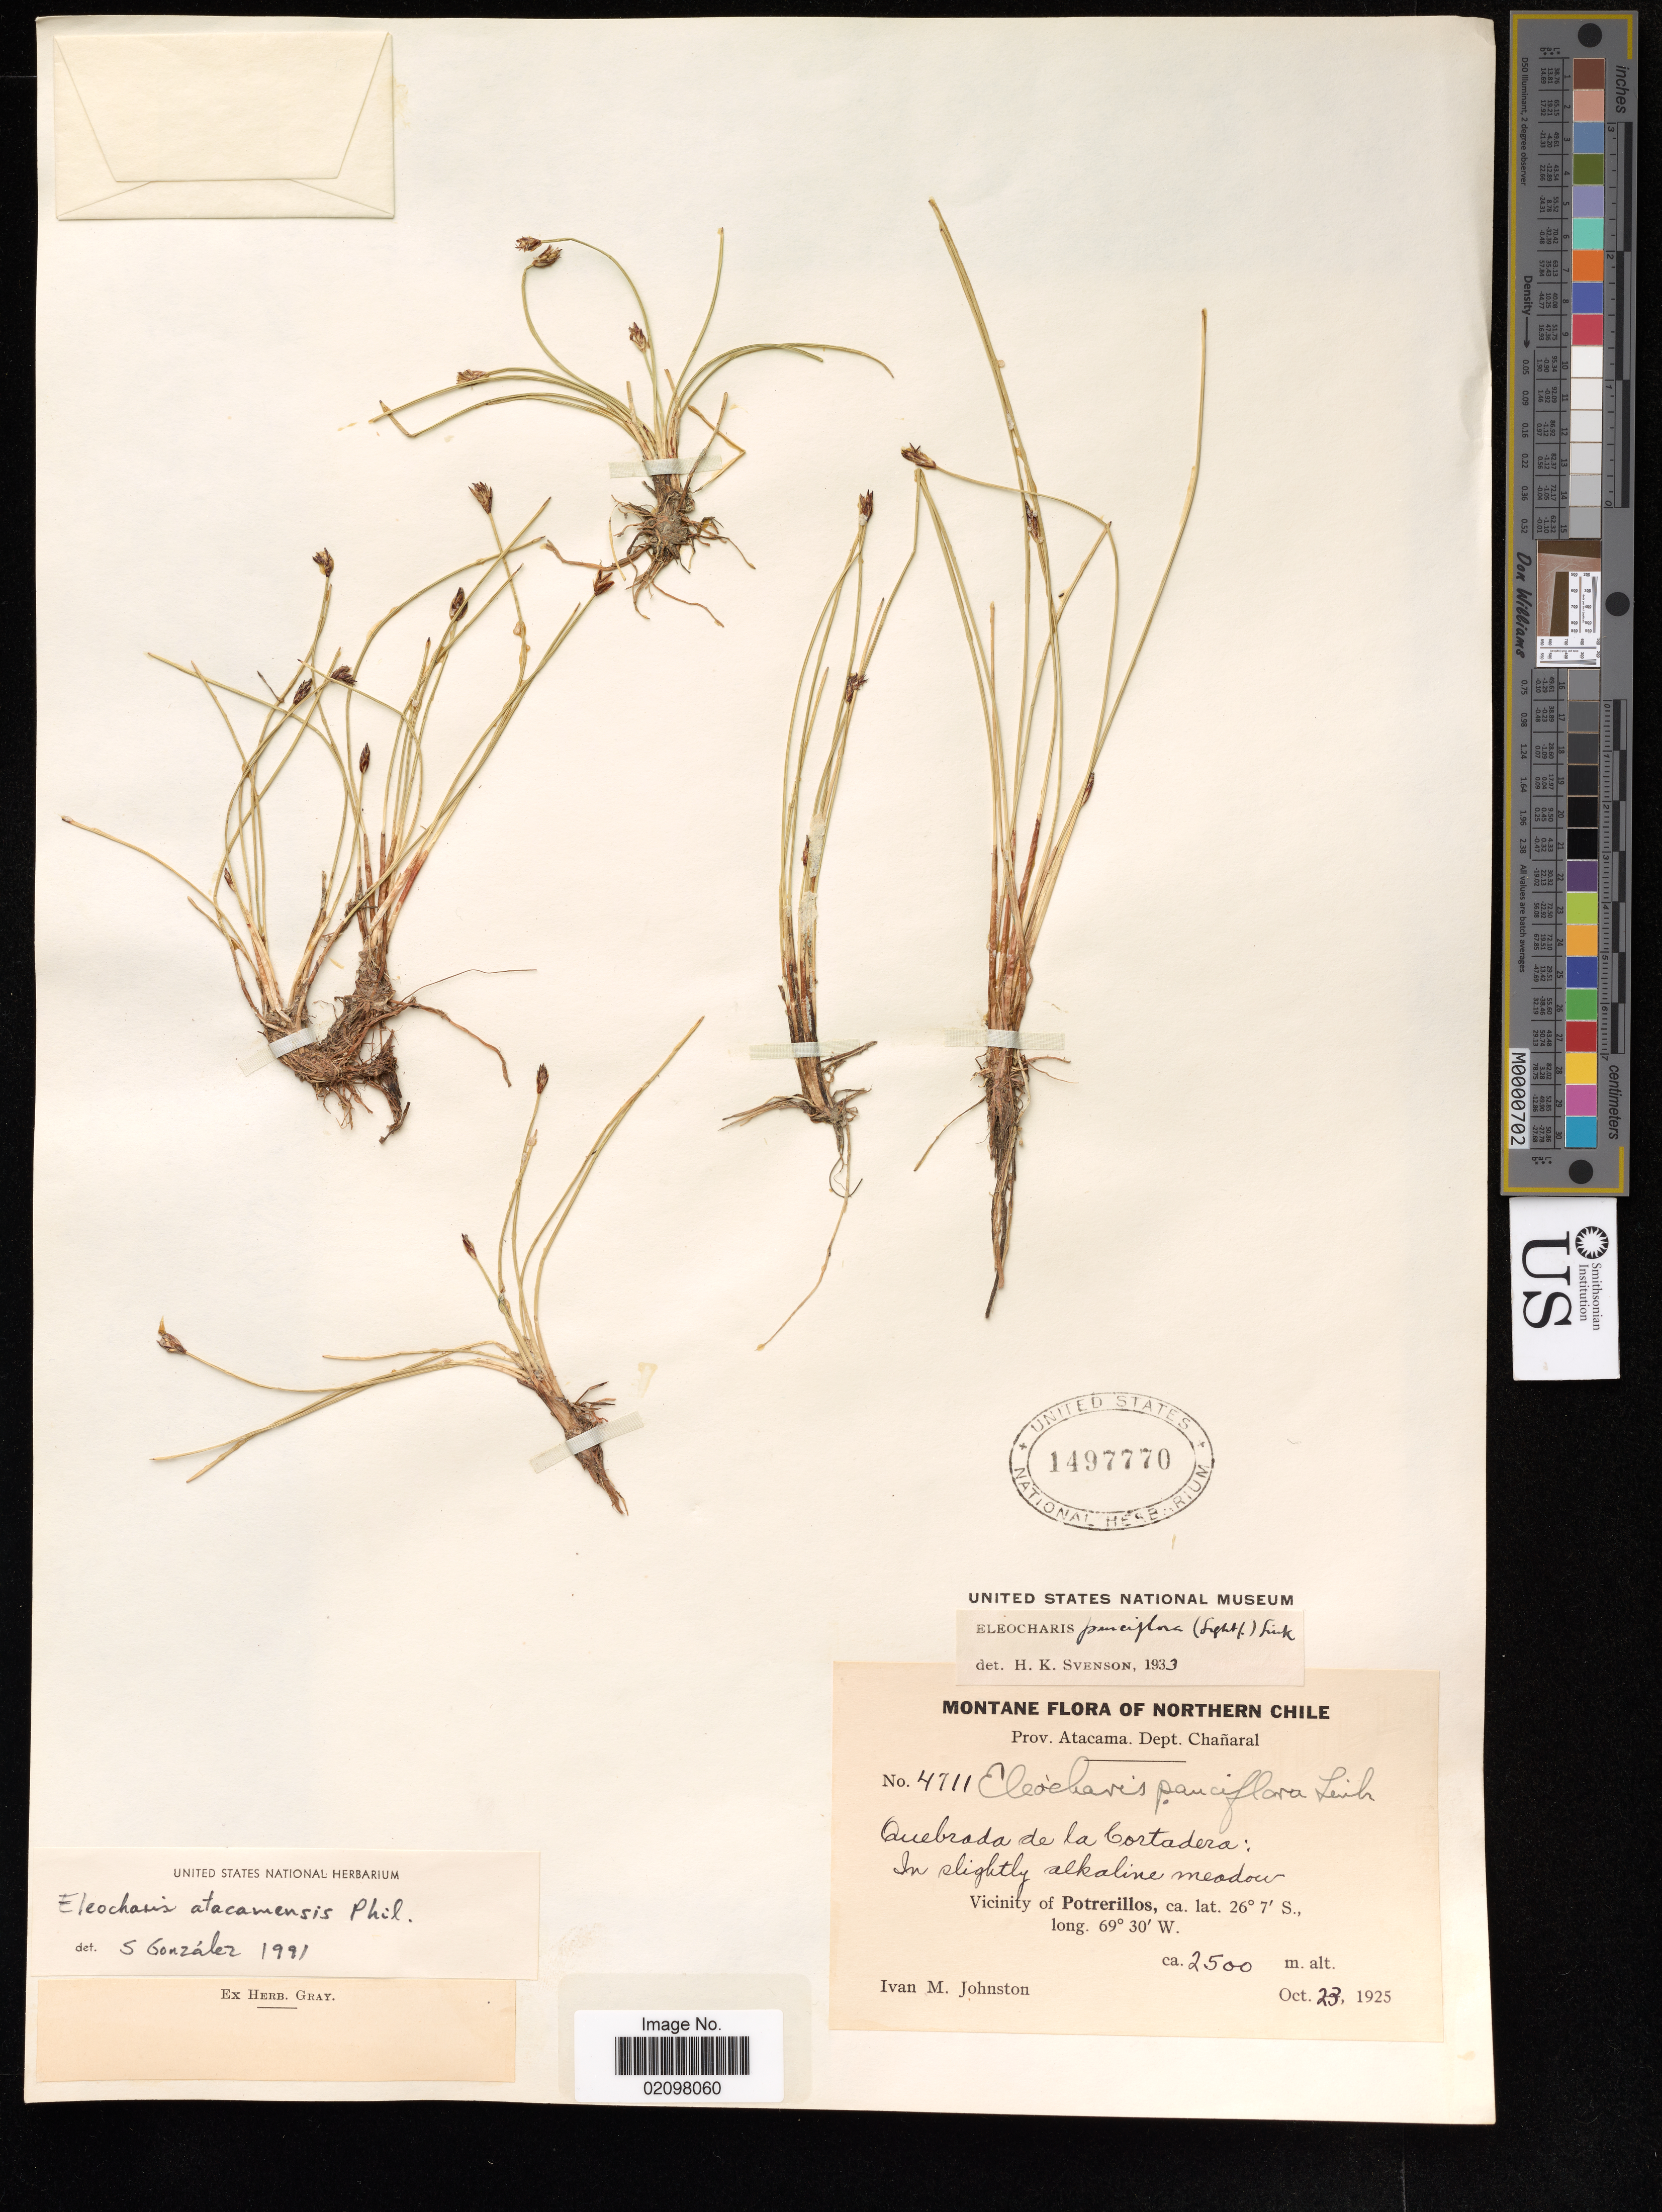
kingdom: Plantae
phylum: Tracheophyta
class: Liliopsida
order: Poales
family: Cyperaceae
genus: Eleocharis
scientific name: Eleocharis atacamensis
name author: Phil.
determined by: González, S.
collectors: I.M. Johnston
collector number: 4711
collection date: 1925-10-23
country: Chile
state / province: Atacama (III)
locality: Montane of Northern Chile, Dept. Chañaral, Quebrada de Pasto Cerrado between Montandon and El Jardin; Vicinity of Potrerillos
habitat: In slightly alkaline meadow.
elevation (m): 2200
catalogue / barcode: US 1497770